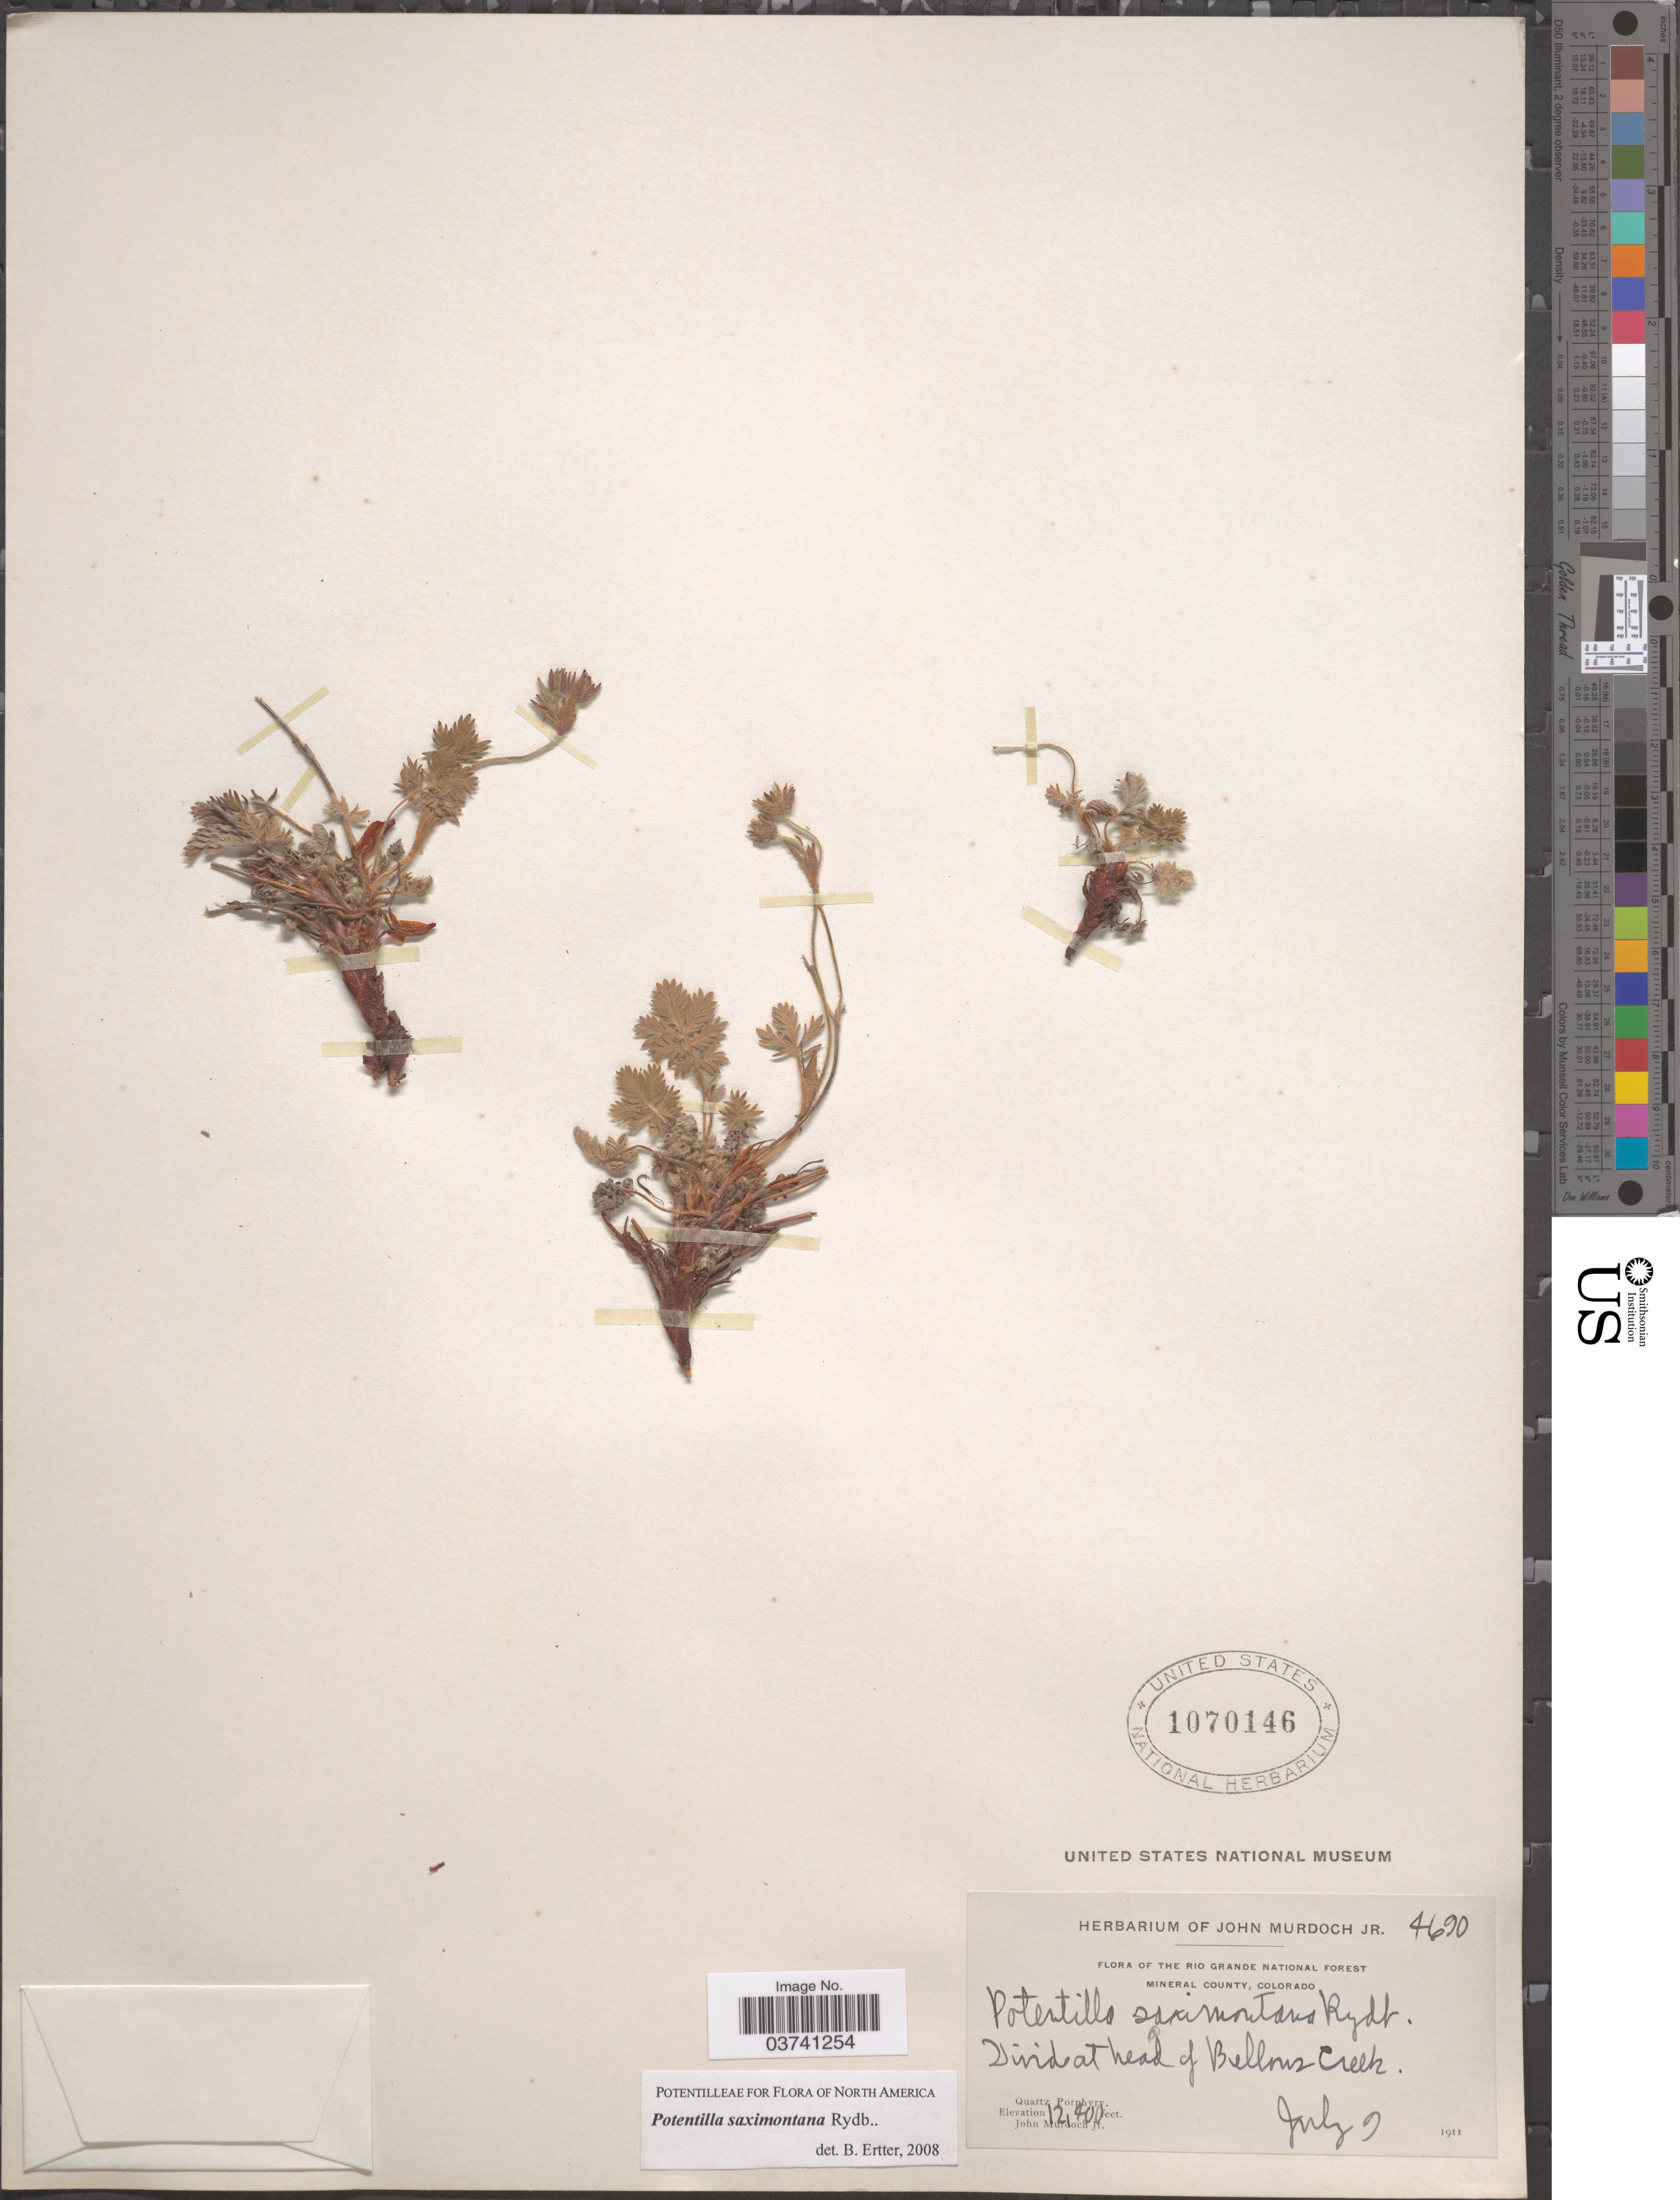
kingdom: Plantae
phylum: Tracheophyta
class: Magnoliopsida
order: Rosales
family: Rosaceae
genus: Potentilla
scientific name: Potentilla saximontana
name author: Rydb.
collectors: J. Murdoch Jr.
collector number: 4690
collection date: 1911-07-09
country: United States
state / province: Colorado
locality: Rio Grande National Forest. Mineral County. Divide at head of Bellows Creek.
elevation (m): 3780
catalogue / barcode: US 1070146